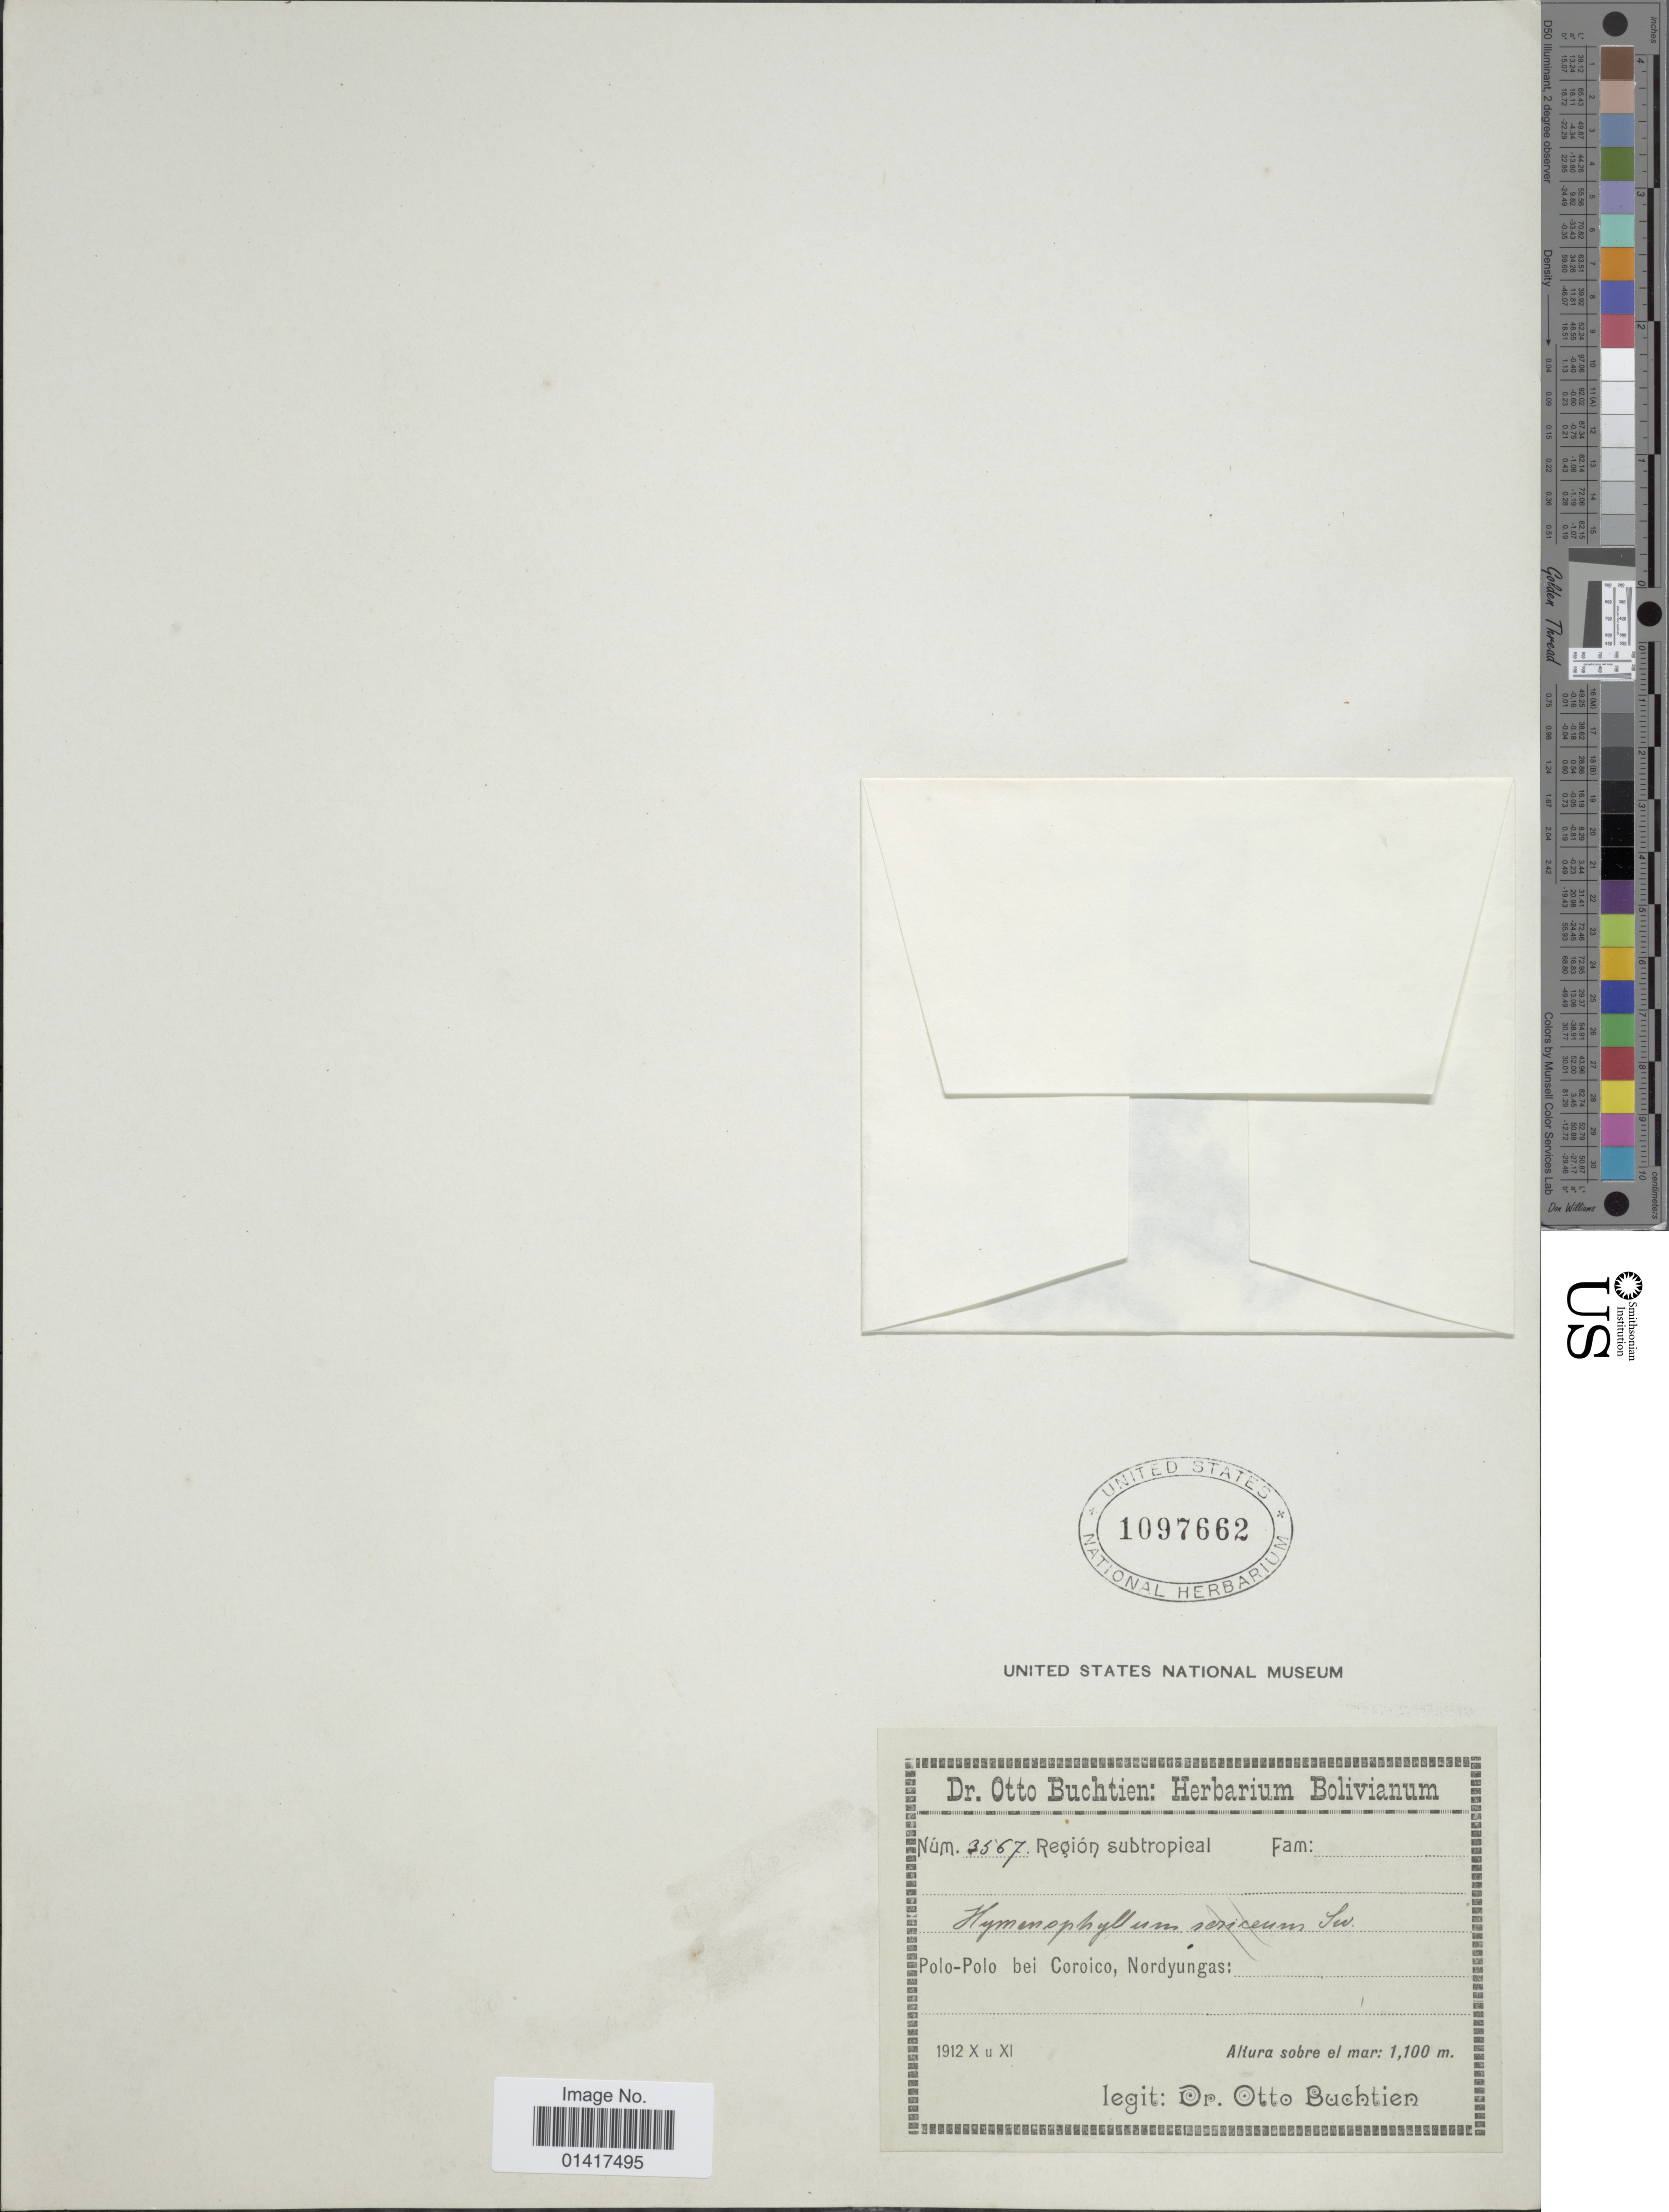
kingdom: Plantae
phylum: Tracheophyta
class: Polypodiopsida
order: Hymenophyllales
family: Hymenophyllaceae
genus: Hymenophyllum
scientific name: Hymenophyllum sp.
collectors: O. Buchtien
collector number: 3567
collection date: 1912-10/1912-11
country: Bolivia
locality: Polo-Polo bei Corioco, Nordyungas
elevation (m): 1100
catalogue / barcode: US 1097662